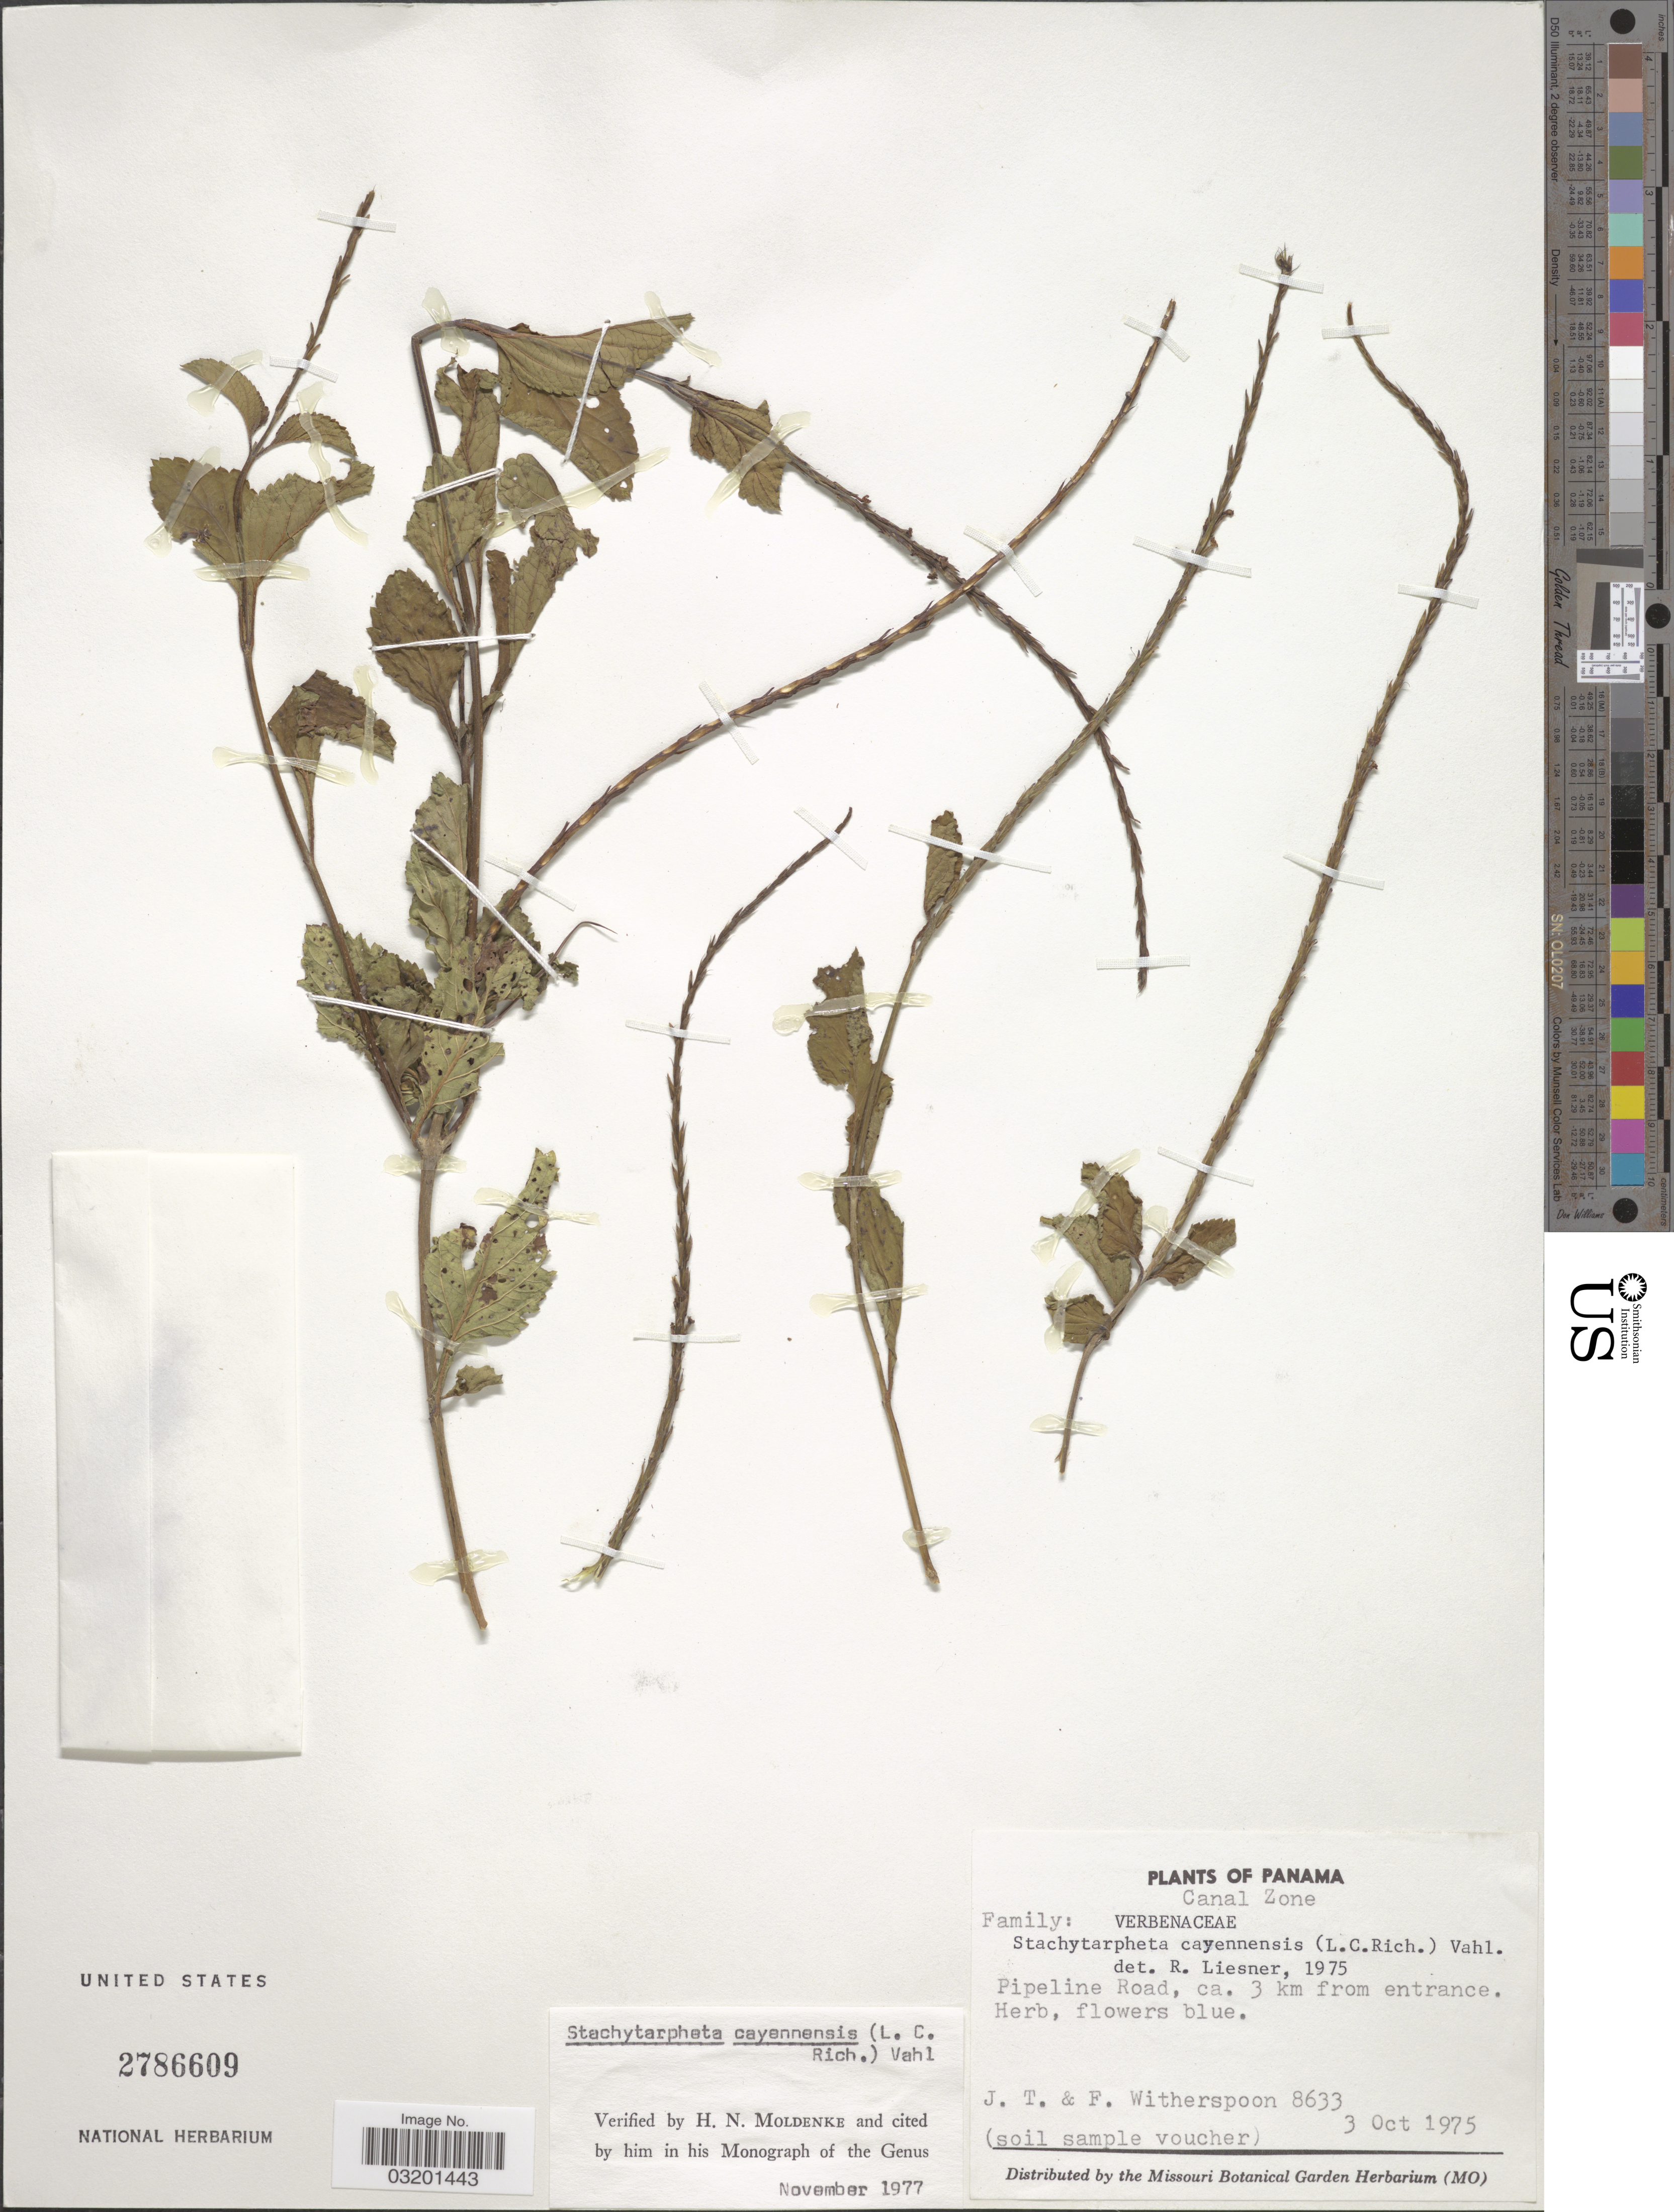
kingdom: Plantae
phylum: Tracheophyta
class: Magnoliopsida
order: Lamiales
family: Verbenaceae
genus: Stachytarpheta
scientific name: Stachytarpheta cayennensis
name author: (Rich.) Vahl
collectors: J. Witherspoon & F. Witherspoon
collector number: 8633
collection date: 1975-10-03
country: Panama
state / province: Colón / Panamá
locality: Canal Zone, Pipeline Road, ca. 3 km from entrance.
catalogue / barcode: US 2786609